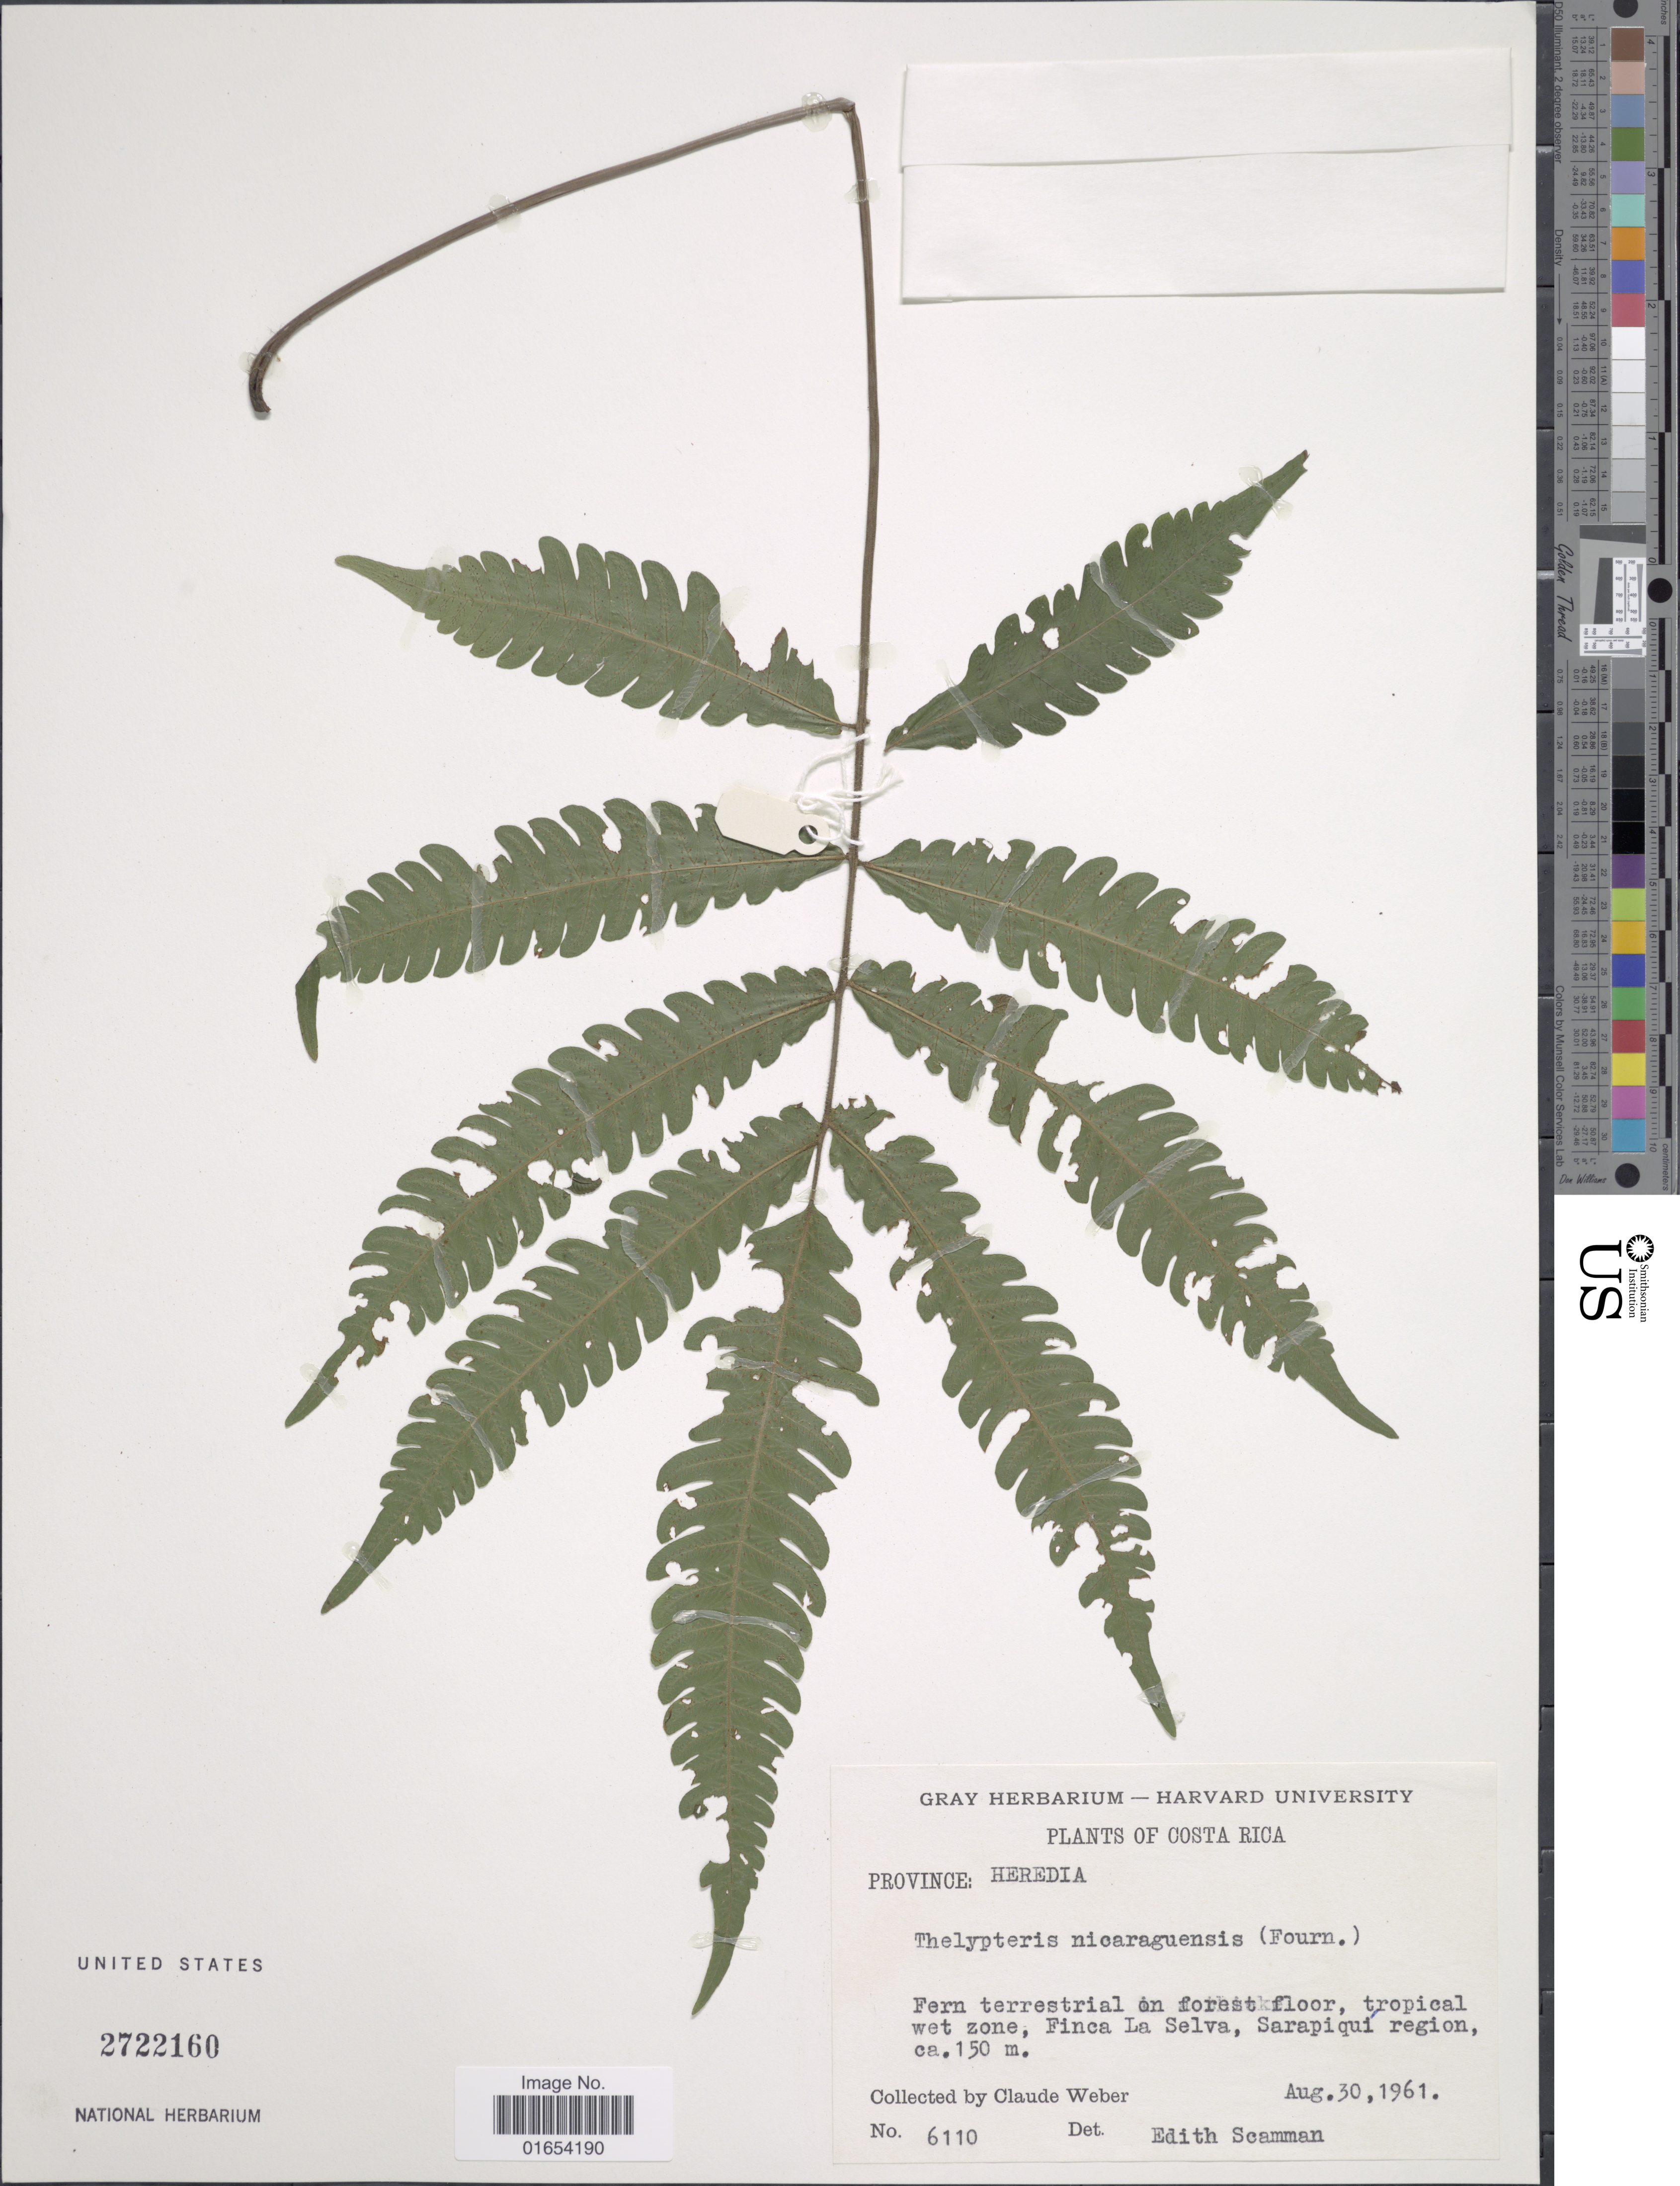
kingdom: Plantae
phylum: Tracheophyta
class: Polypodiopsida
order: Polypodiales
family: Thelypteridaceae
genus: Goniopteris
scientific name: Goniopteris nicaraguensis (C. Chr.) comb. nov., ined 2015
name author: (C. Chr.)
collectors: C. Weber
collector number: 6110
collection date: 1961-08-30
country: Costa Rica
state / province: Heredia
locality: Fern terrestrial on forest floor, tropical wet zone. Finca La Selva, Sarapiqui region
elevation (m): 150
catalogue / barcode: US 2722160